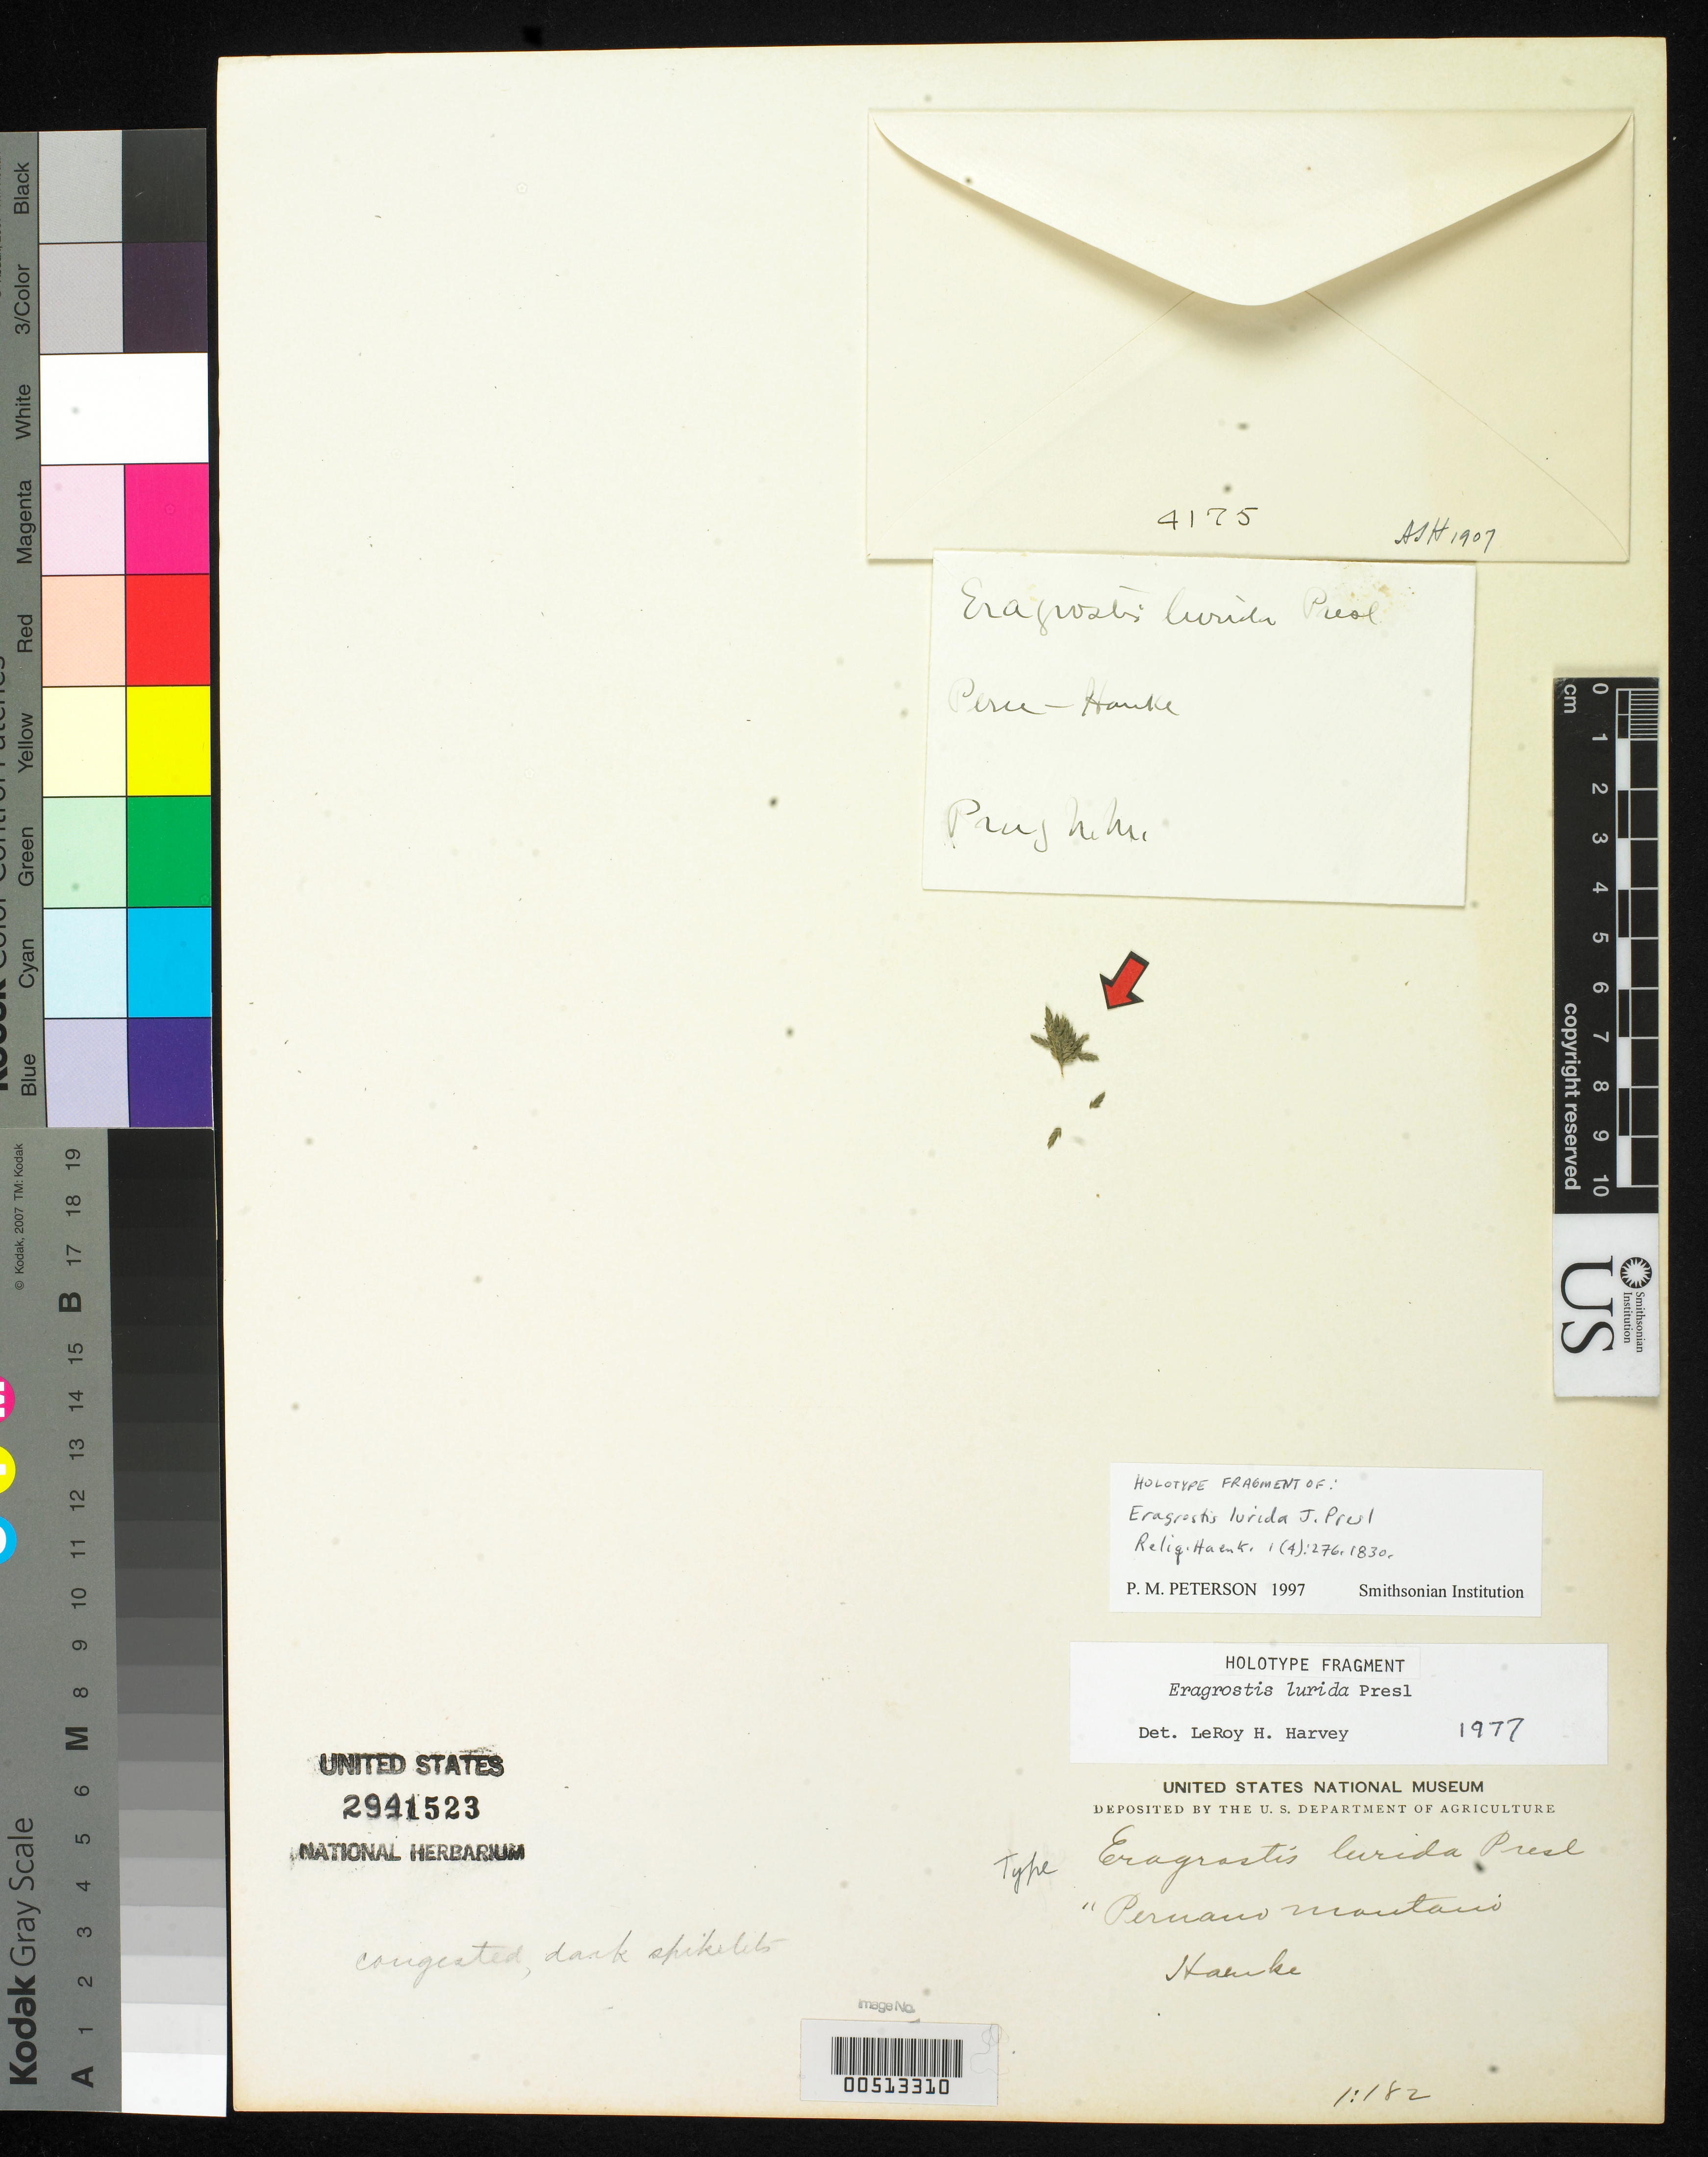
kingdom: Plantae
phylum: Tracheophyta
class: Liliopsida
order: Poales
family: Poaceae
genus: Eragrostis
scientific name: Eragrostis lurida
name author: J. Presl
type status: Type Fragment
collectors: T. P. X. Haenke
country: Peru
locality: Peruvian Montano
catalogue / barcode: US 2941523